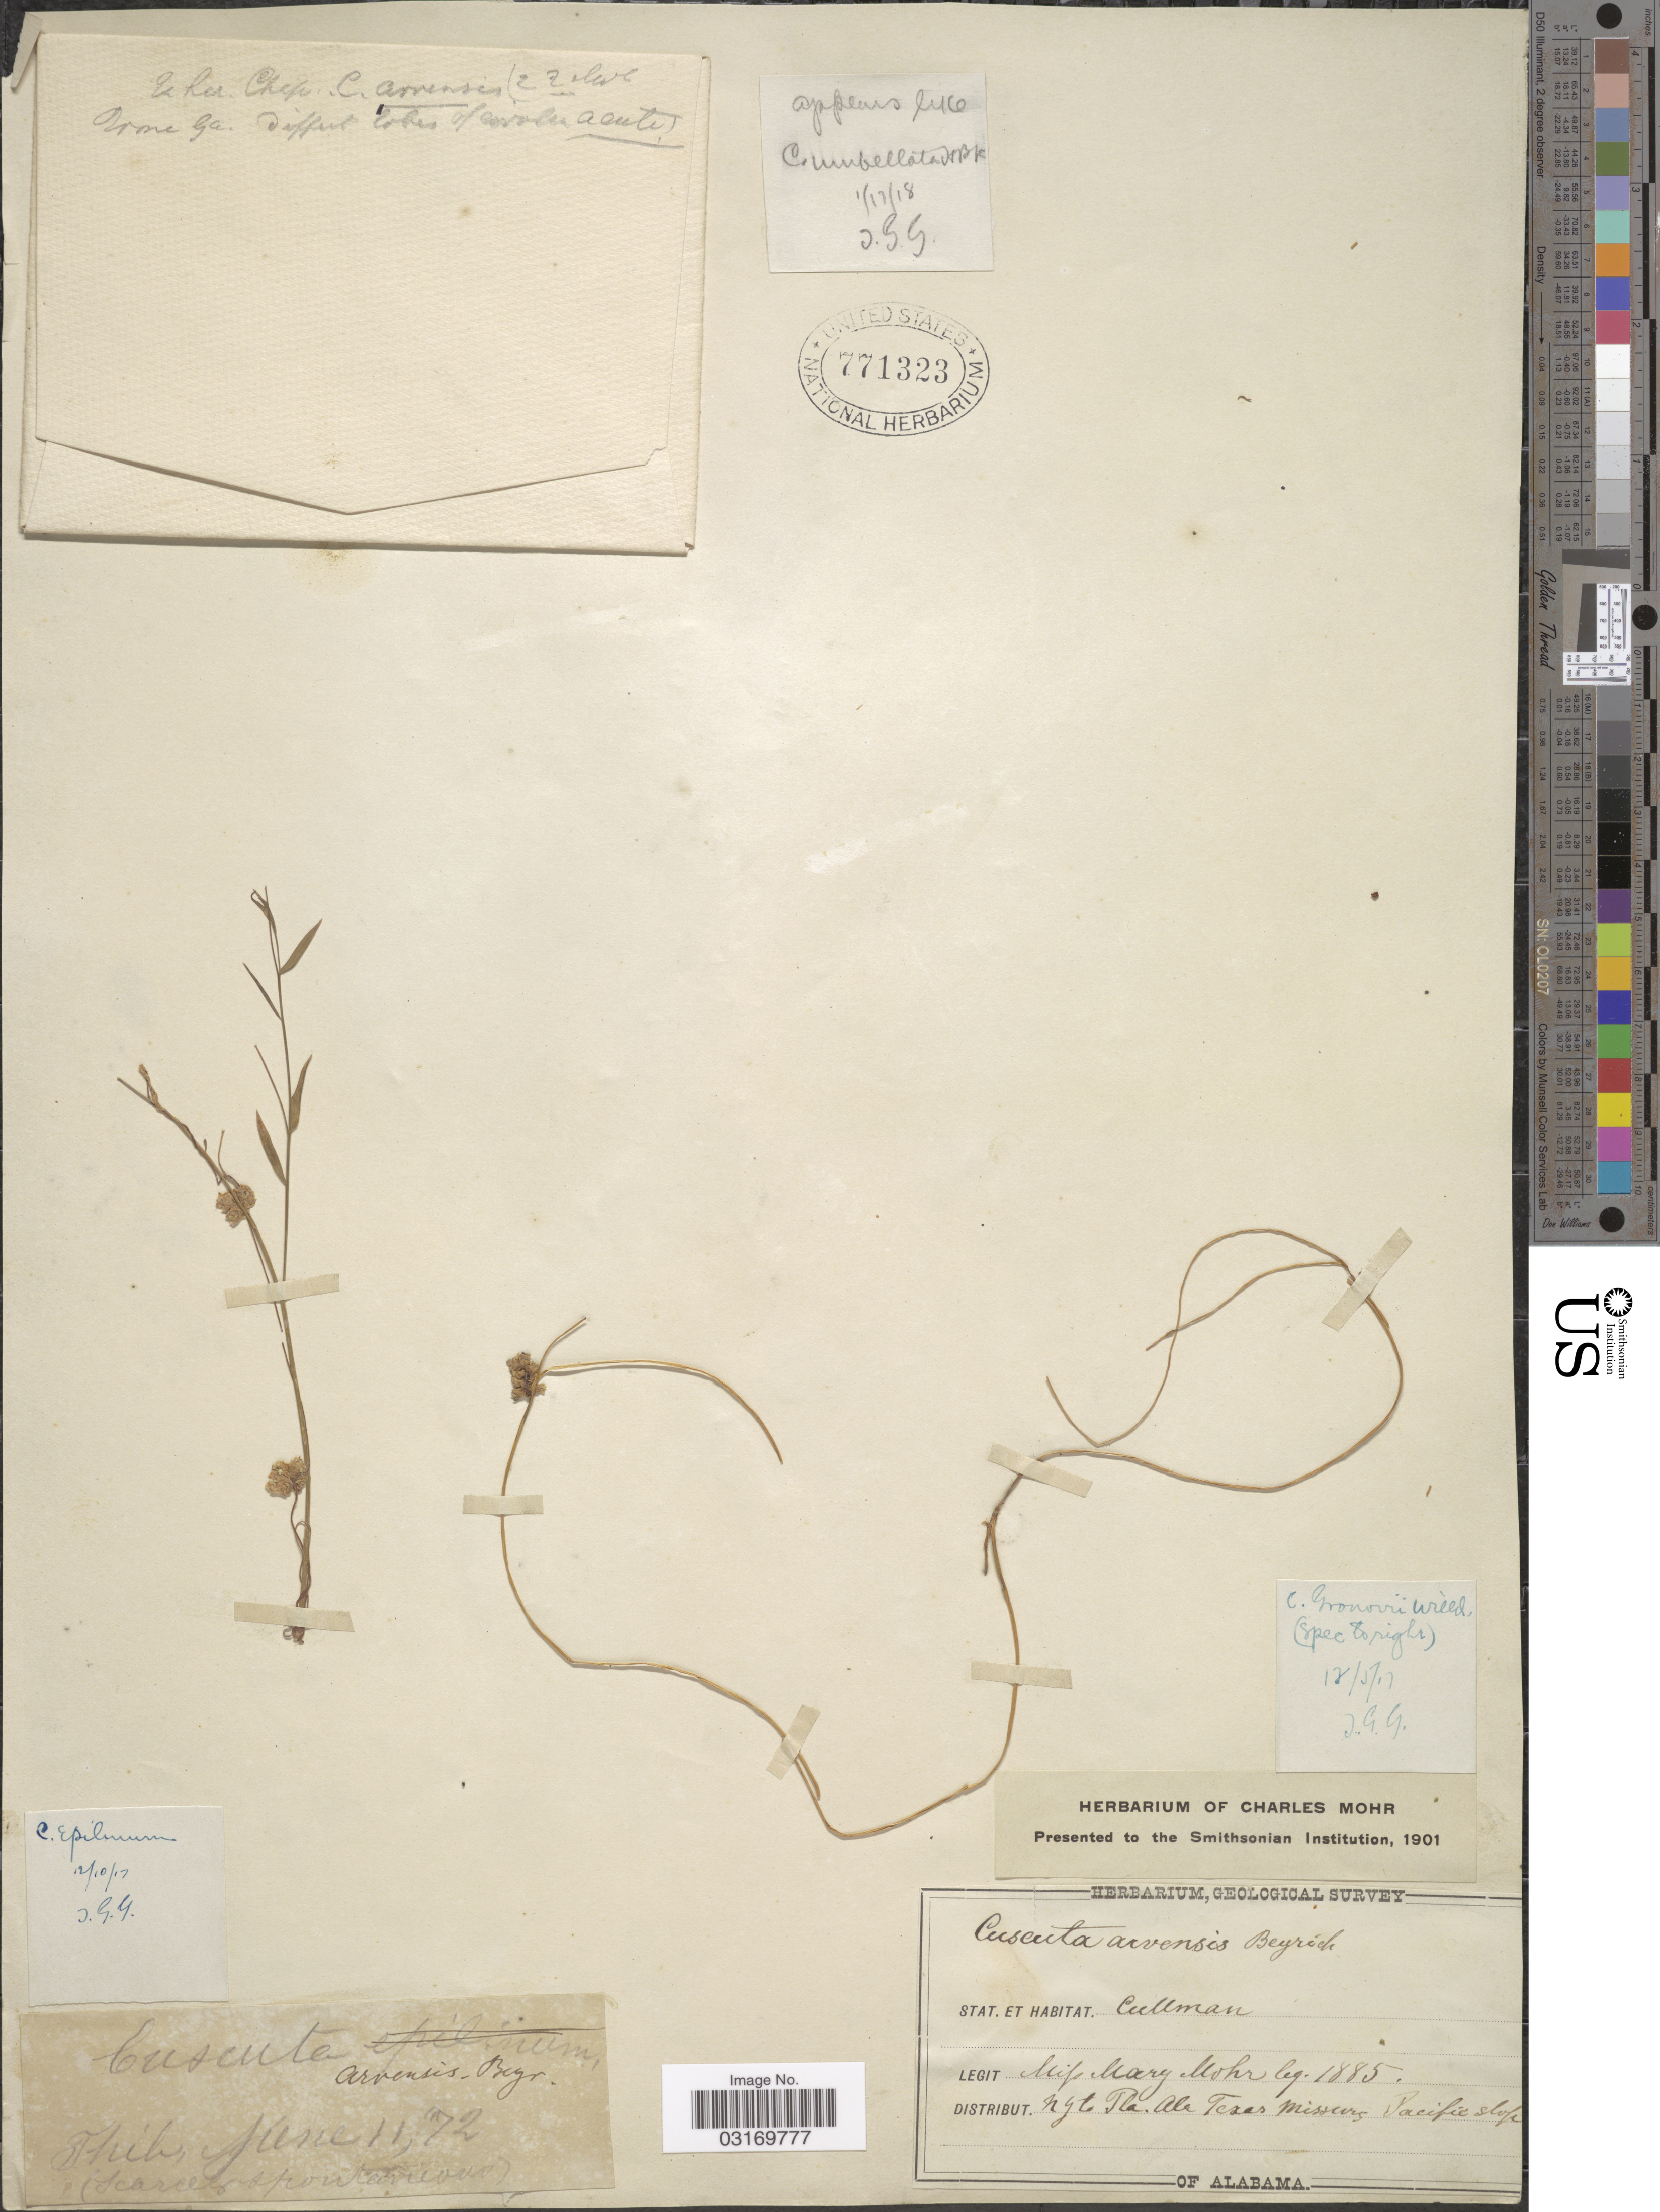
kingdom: Plantae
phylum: Tracheophyta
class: Magnoliopsida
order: Solanales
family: Convolvulaceae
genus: Cuscuta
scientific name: Cuscuta gronovii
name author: Willd. ex Schult.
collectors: M. Mohr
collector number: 1885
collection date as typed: Transcribed d/m/y: 11/6/72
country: United States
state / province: Alabama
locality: Cullman.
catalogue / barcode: US 771323